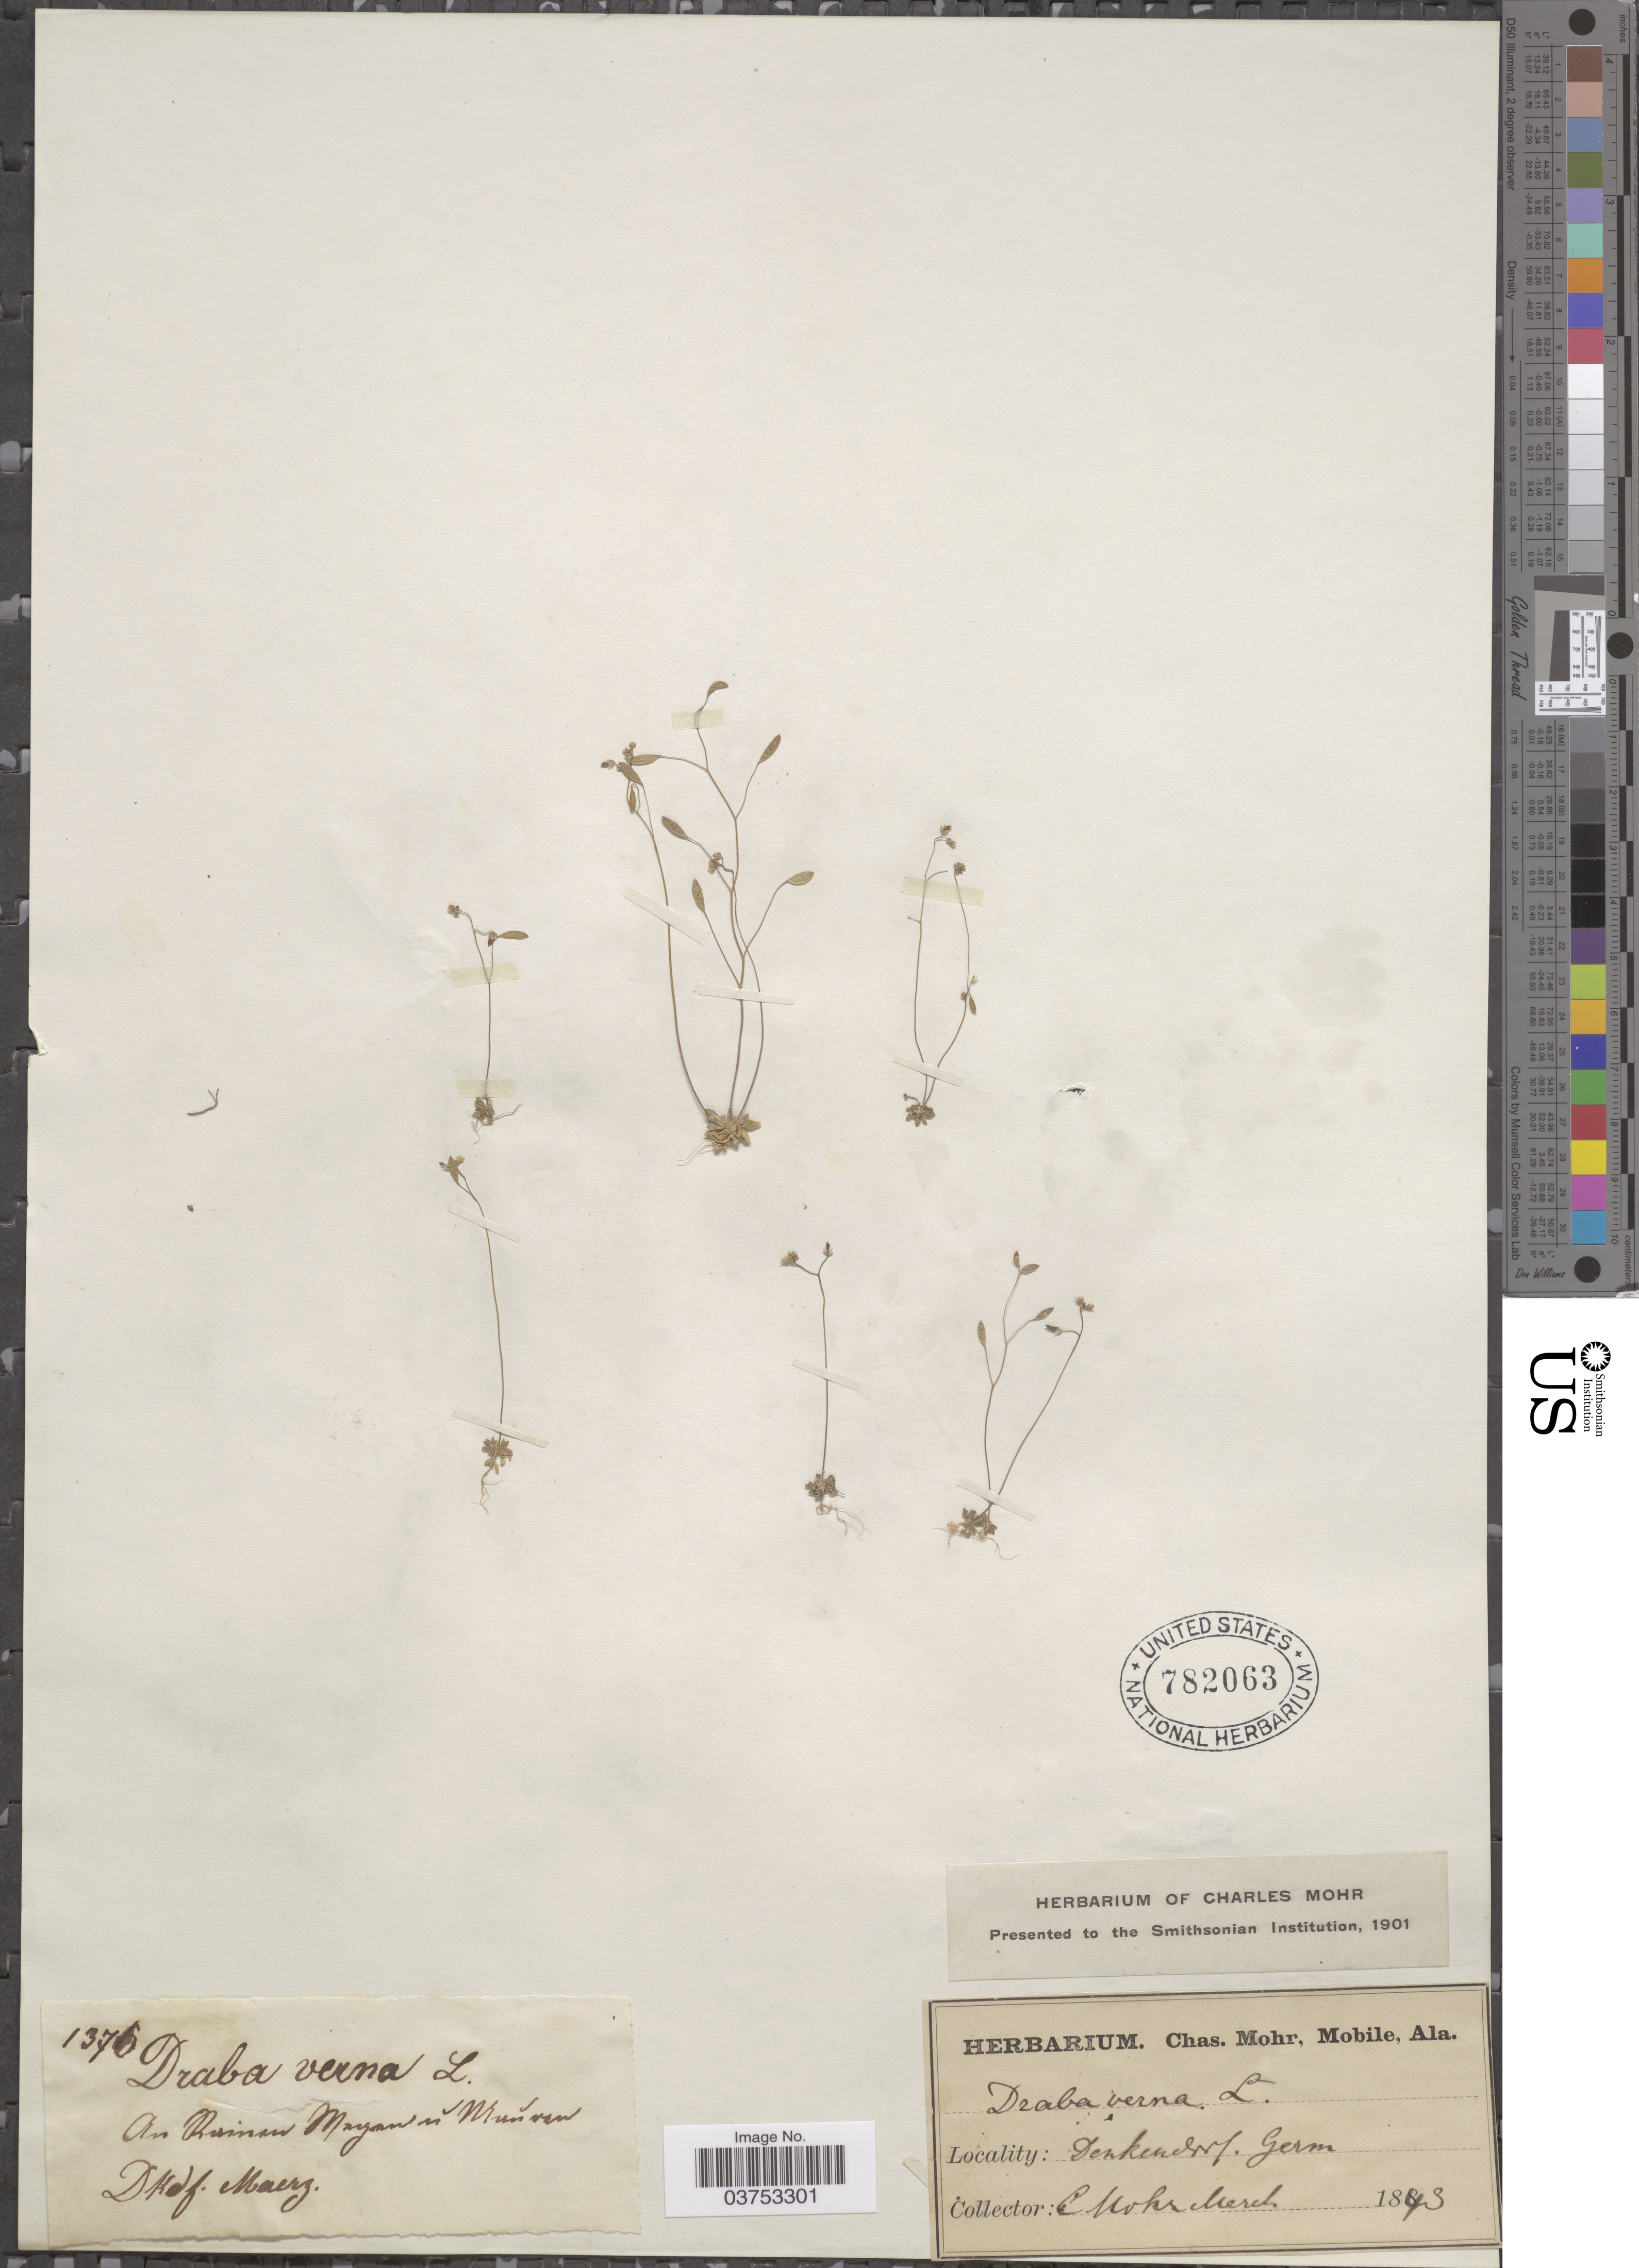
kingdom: Plantae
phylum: Tracheophyta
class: Magnoliopsida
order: Brassicales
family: Brassicaceae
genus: Draba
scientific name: Draba verna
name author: L.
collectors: Mohr, C. T. (herbarium)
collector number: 1376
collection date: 1843-03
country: Germany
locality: An Ruinau Mayan in Muirren DKolf. Macrz. Denkendorf. [interpreted]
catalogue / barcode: US 782063